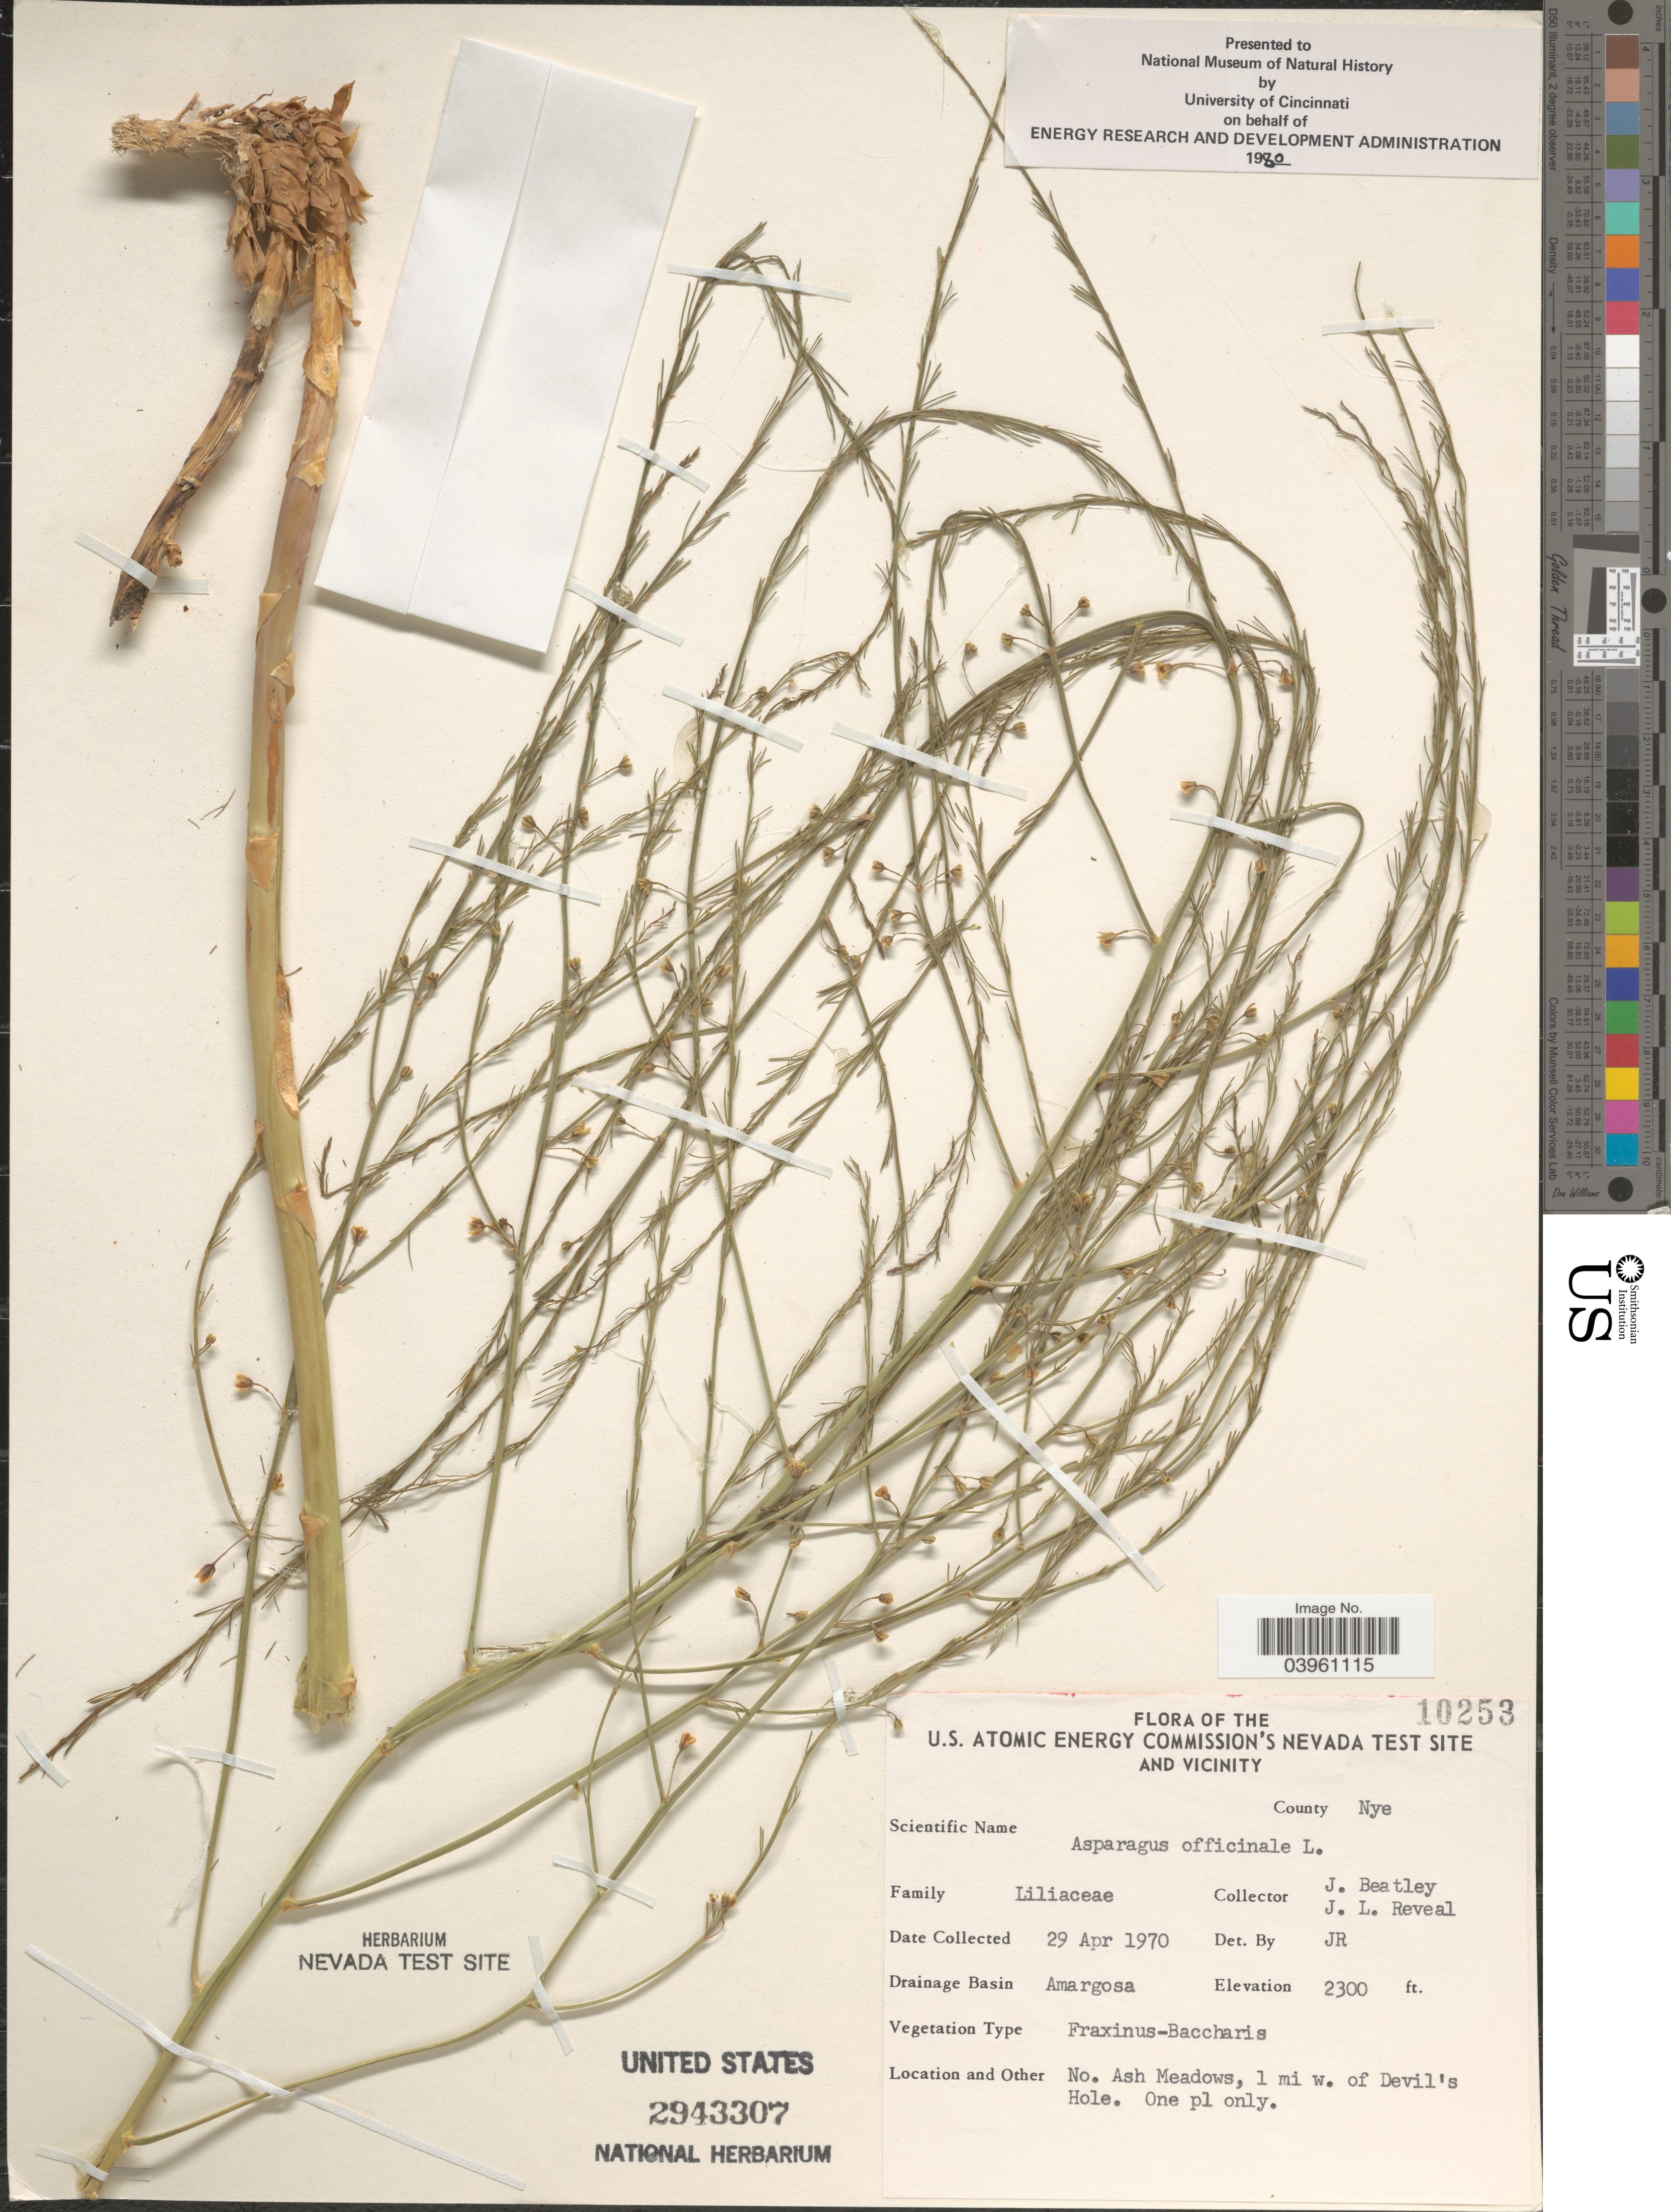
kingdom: Plantae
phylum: Tracheophyta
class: Liliopsida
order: Asparagales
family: Asparagaceae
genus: Asparagus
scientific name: Asparagus officinalis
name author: L.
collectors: J. C. Beatley & J. L. Reveal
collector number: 10253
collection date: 1970-04-29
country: United States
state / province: Nevada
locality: The U.S. Atomic Energy Commission's Nevada Test Site and Vicinity. County Nye. Drainage Basin Amargosa. No. Ash Meadows, 1 mi w. of Devil's Hole.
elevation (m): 701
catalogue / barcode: US 2943307